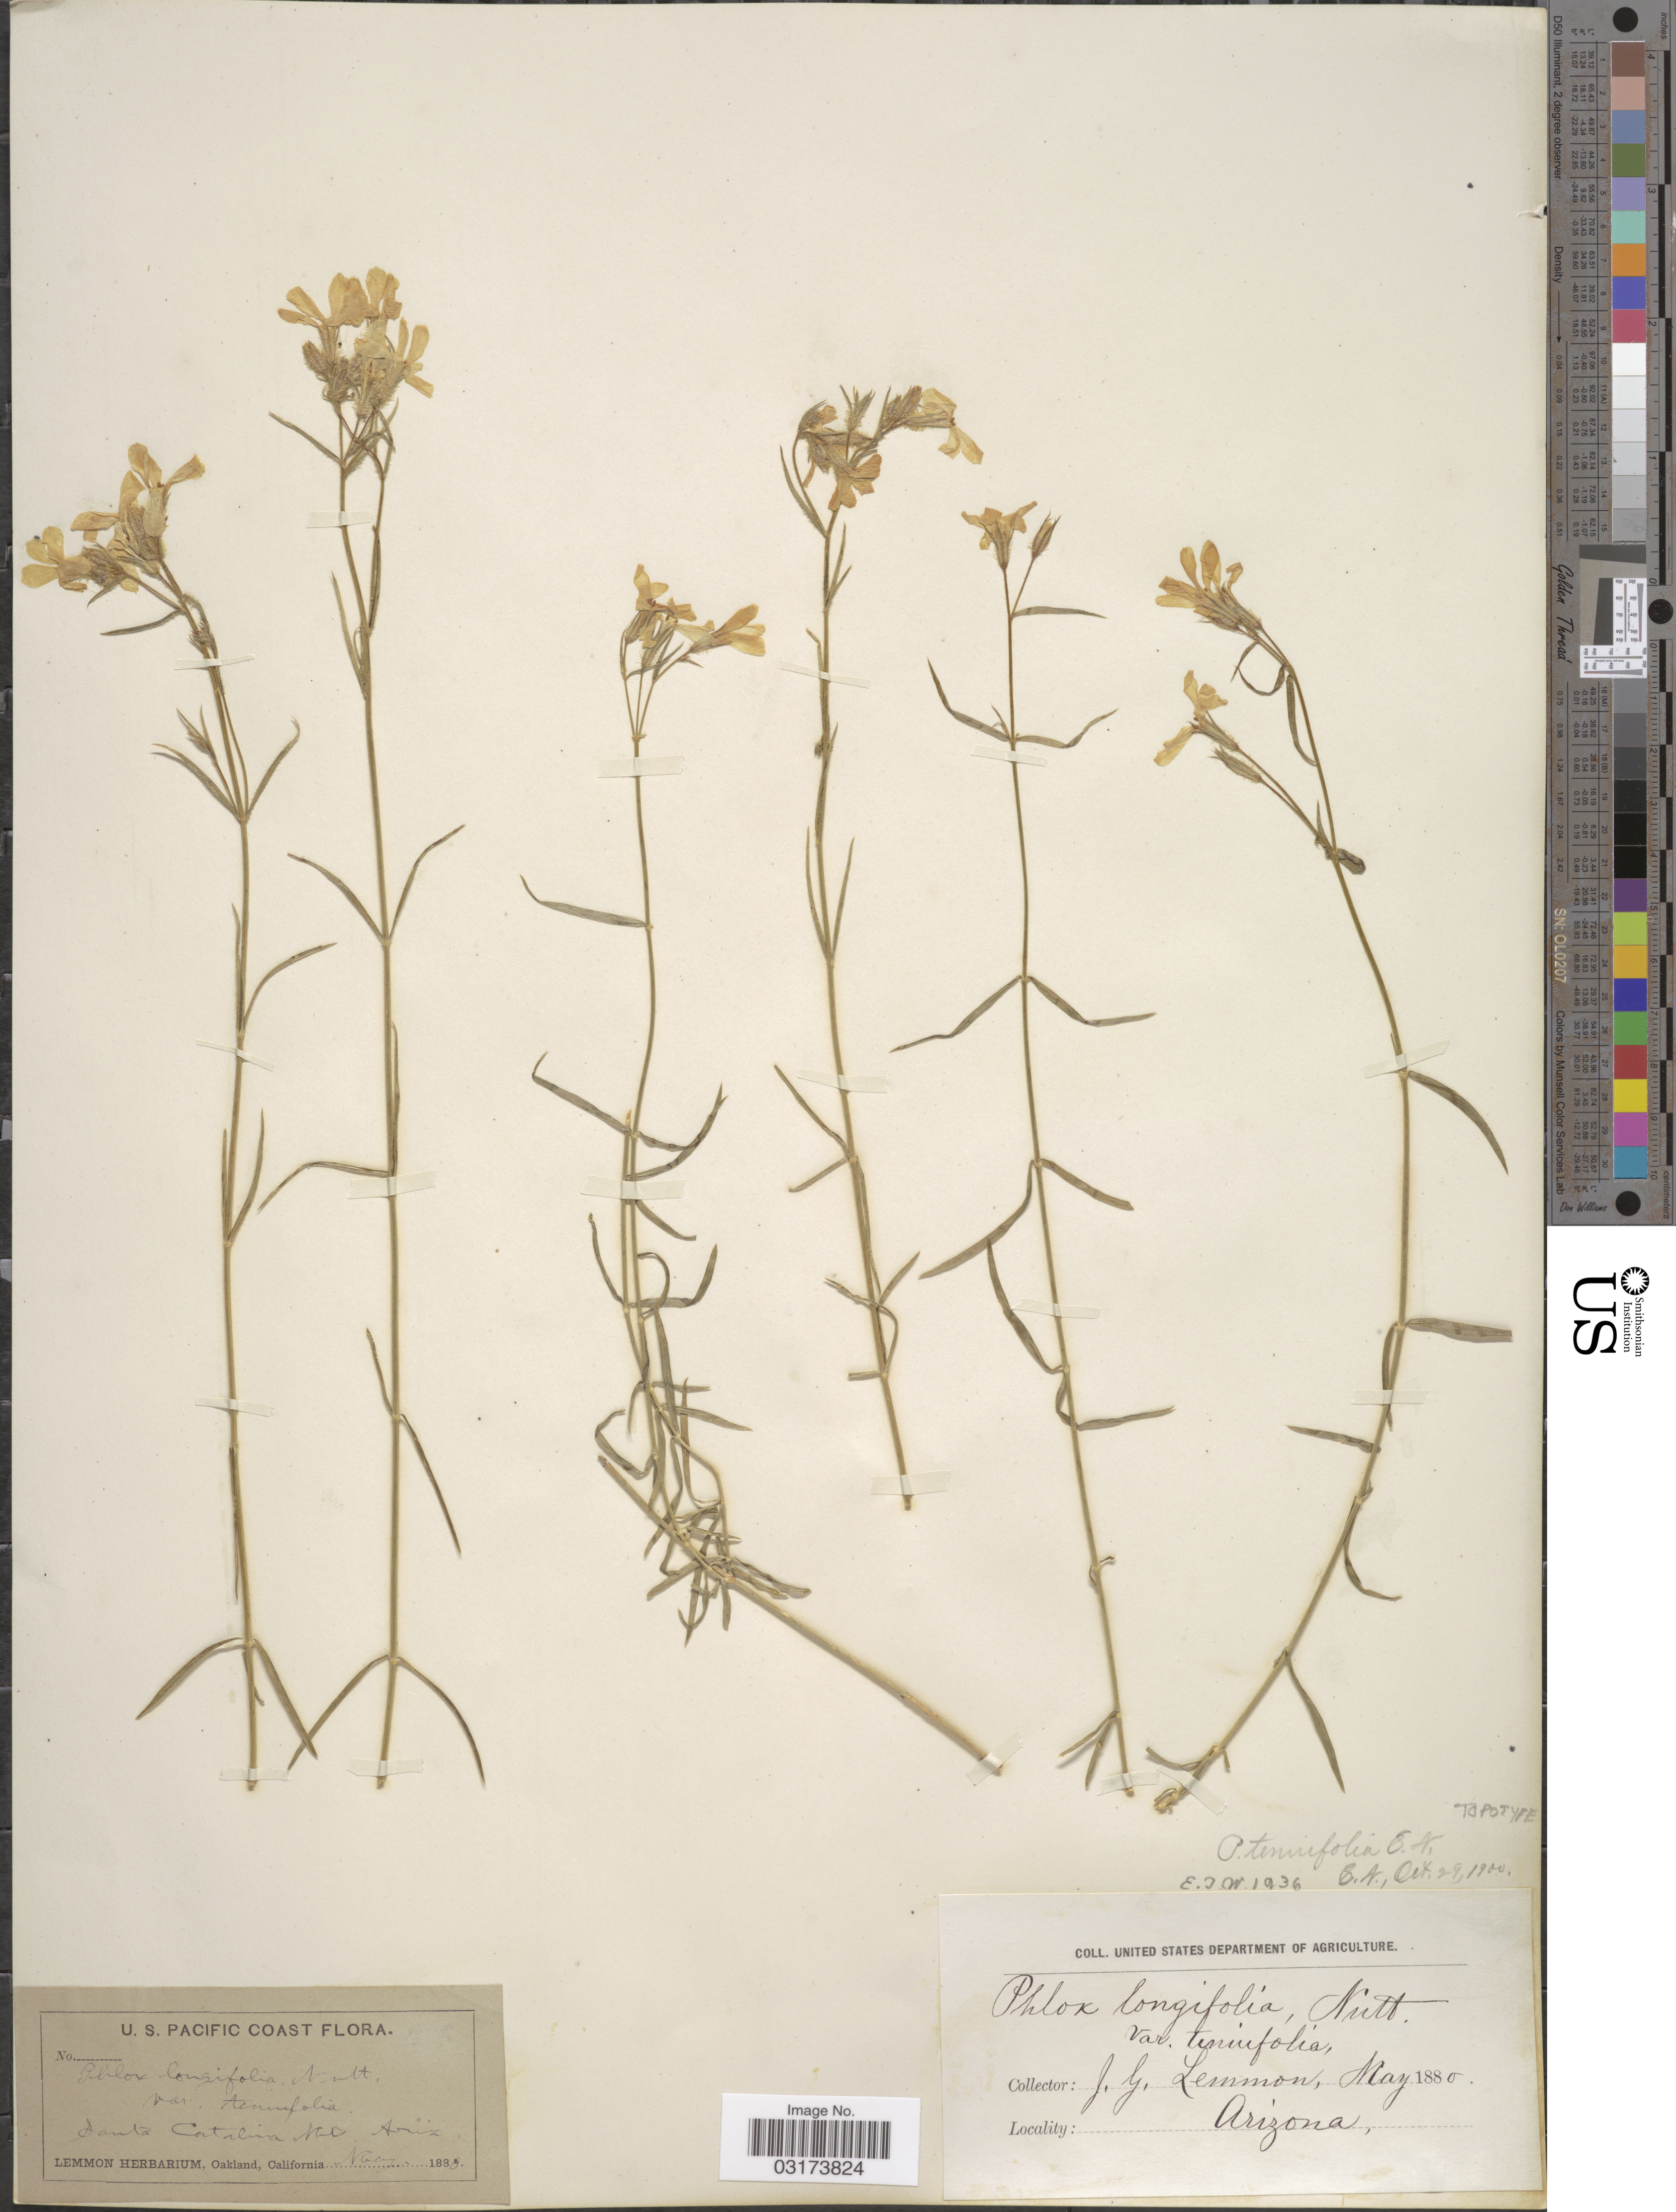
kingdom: Plantae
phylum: Tracheophyta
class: Magnoliopsida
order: Ericales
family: Polemoniaceae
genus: Phlox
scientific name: Phlox tenuifolia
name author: E.E. Nelson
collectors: J. Lemmon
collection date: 1880-08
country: United States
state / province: Arizona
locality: U.S. Pacific Coast. Santa Catalina Mts.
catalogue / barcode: US 103218